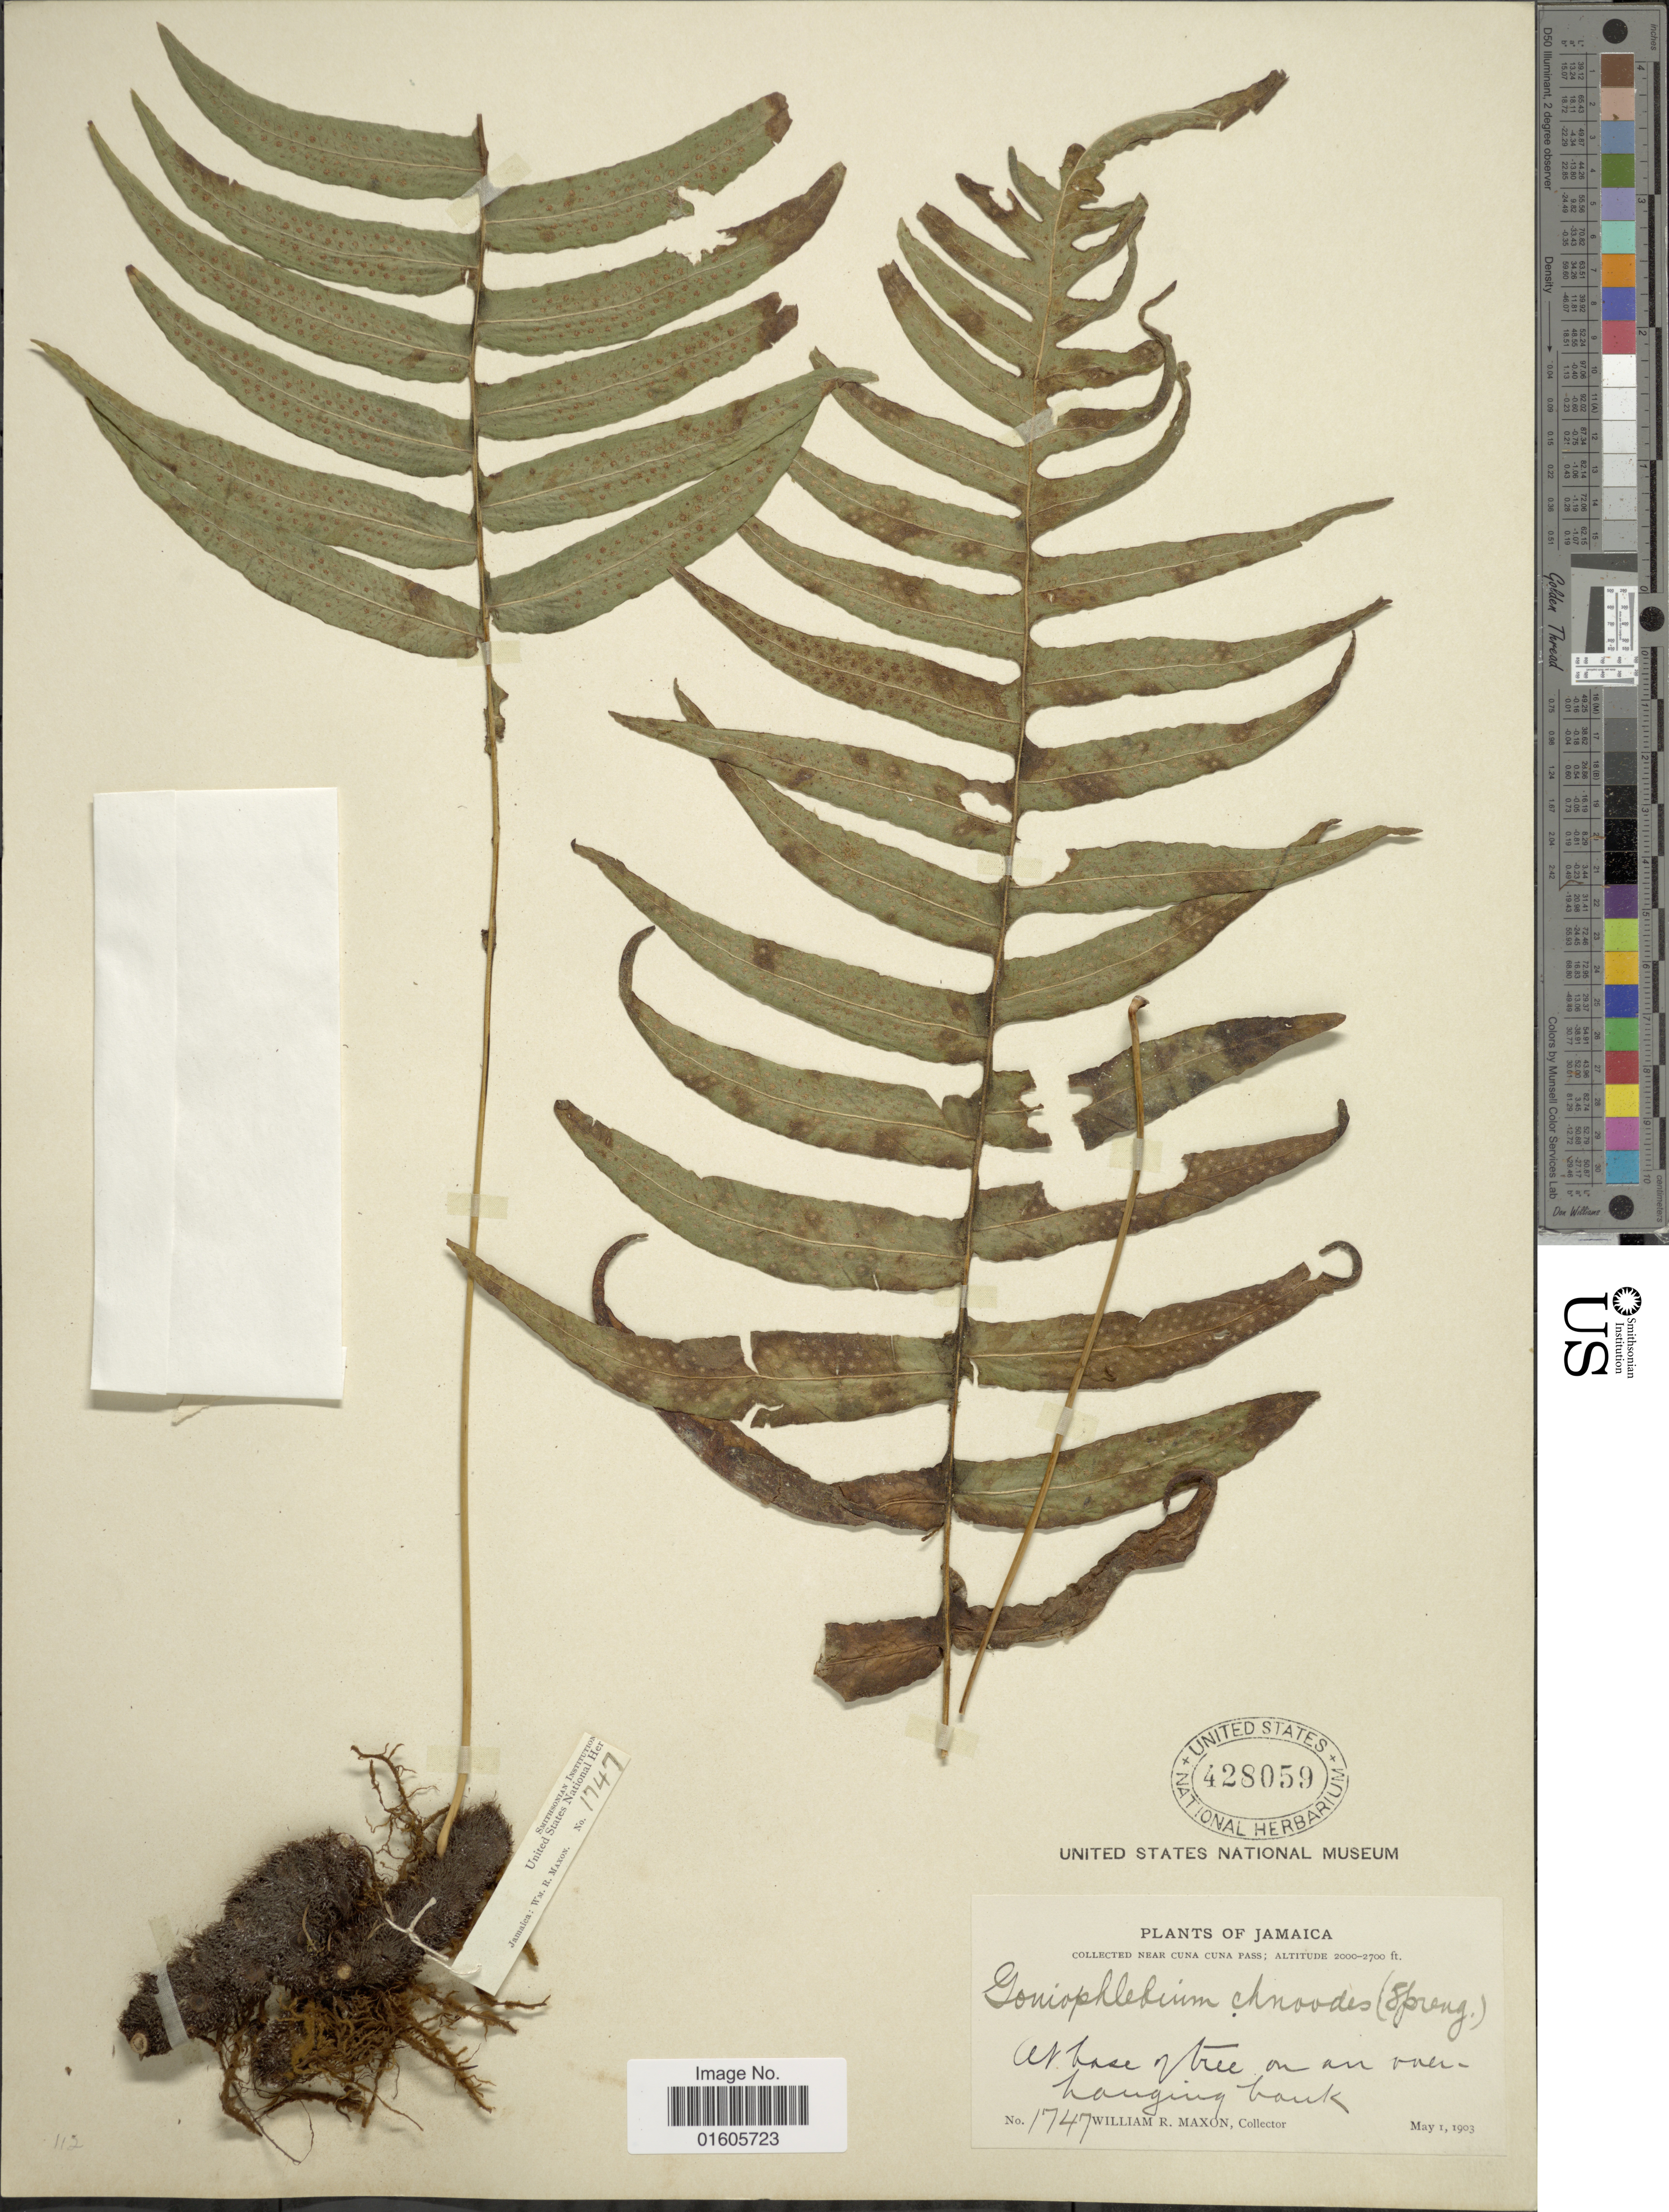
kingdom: Plantae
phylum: Tracheophyta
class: Polypodiopsida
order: Polypodiales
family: Polypodiaceae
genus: Serpocaulon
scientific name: Serpocaulon dissimile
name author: (L.) A.R. Sm.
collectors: W. R. Maxon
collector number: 1747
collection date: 1903-05-01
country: Jamaica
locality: Near Cuna Cuna Pass.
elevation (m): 610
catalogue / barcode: US 428059